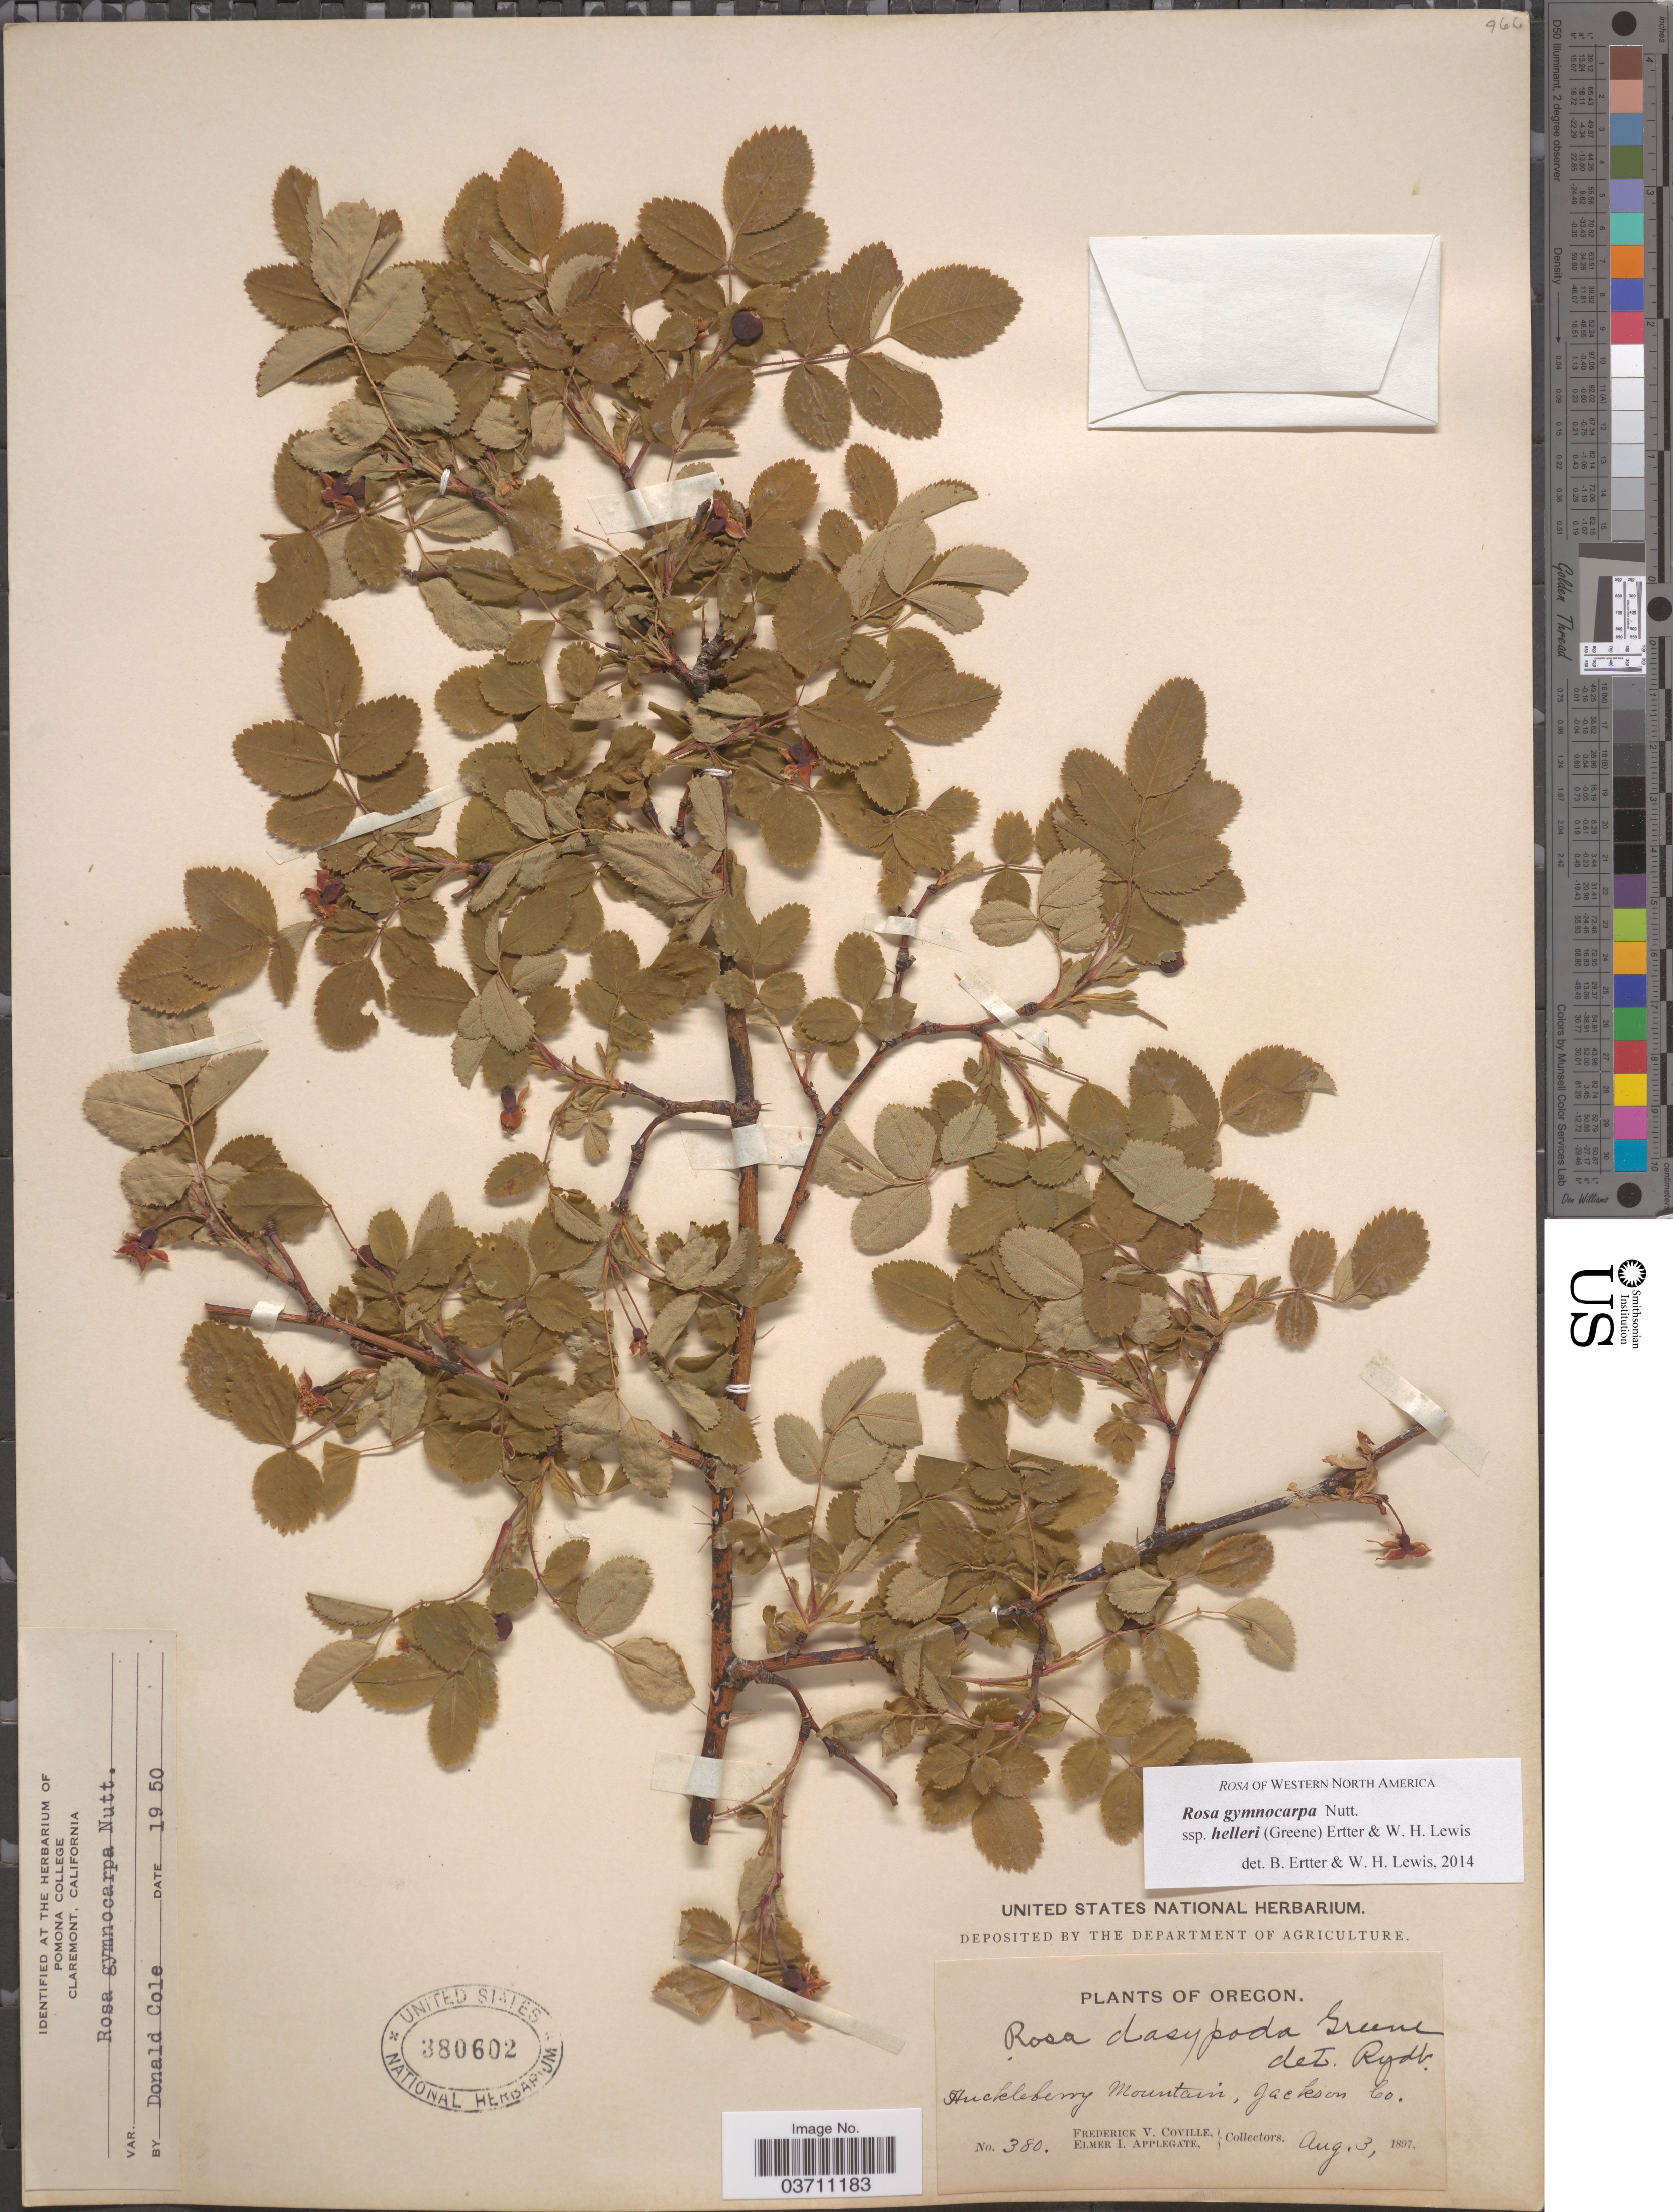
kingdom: Plantae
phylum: Tracheophyta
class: Magnoliopsida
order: Rosales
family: Rosaceae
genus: Rosa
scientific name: Rosa gymnocarpa subsp. helleri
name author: (Greene) Ertter & W.H. Lewis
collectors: F. V. Coville & E. I. Applegate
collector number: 380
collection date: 1897-08-03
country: United States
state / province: Oregon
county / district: Jackson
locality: Huckleberry Mountain, Jackson Co.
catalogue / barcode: US 380602